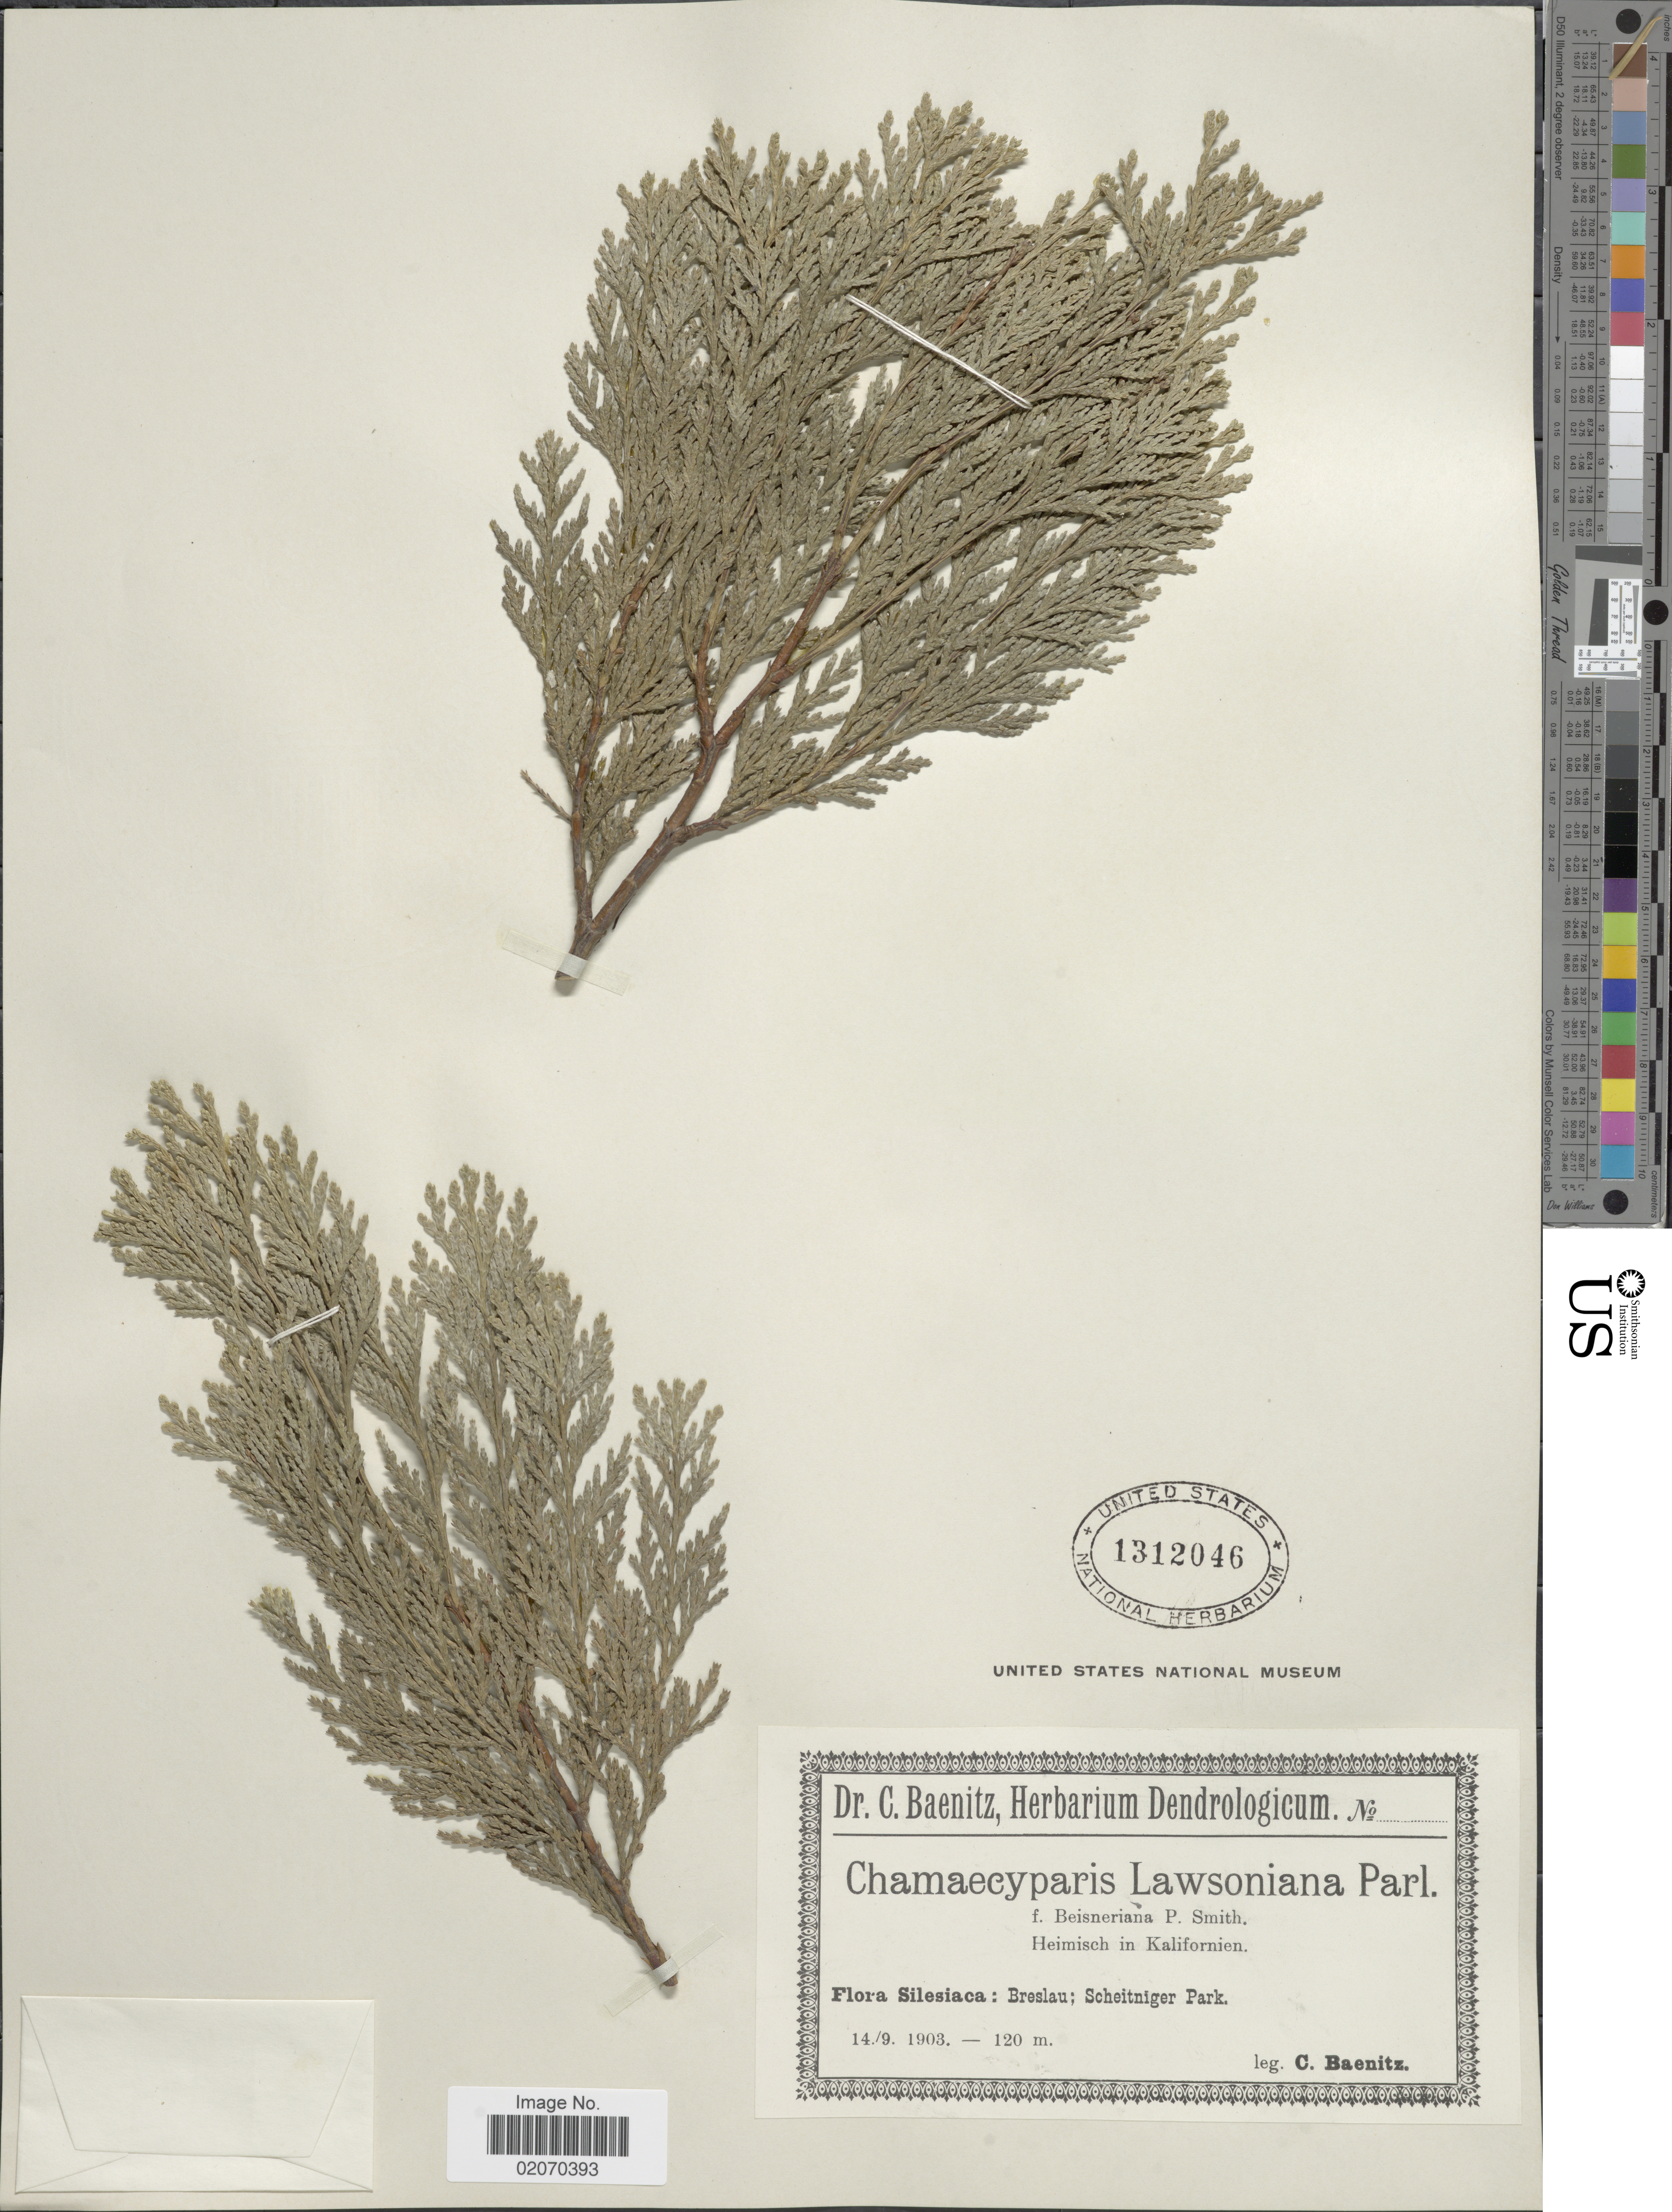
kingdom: Plantae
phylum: Tracheophyta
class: Pinopsida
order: Pinales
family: Cupressaceae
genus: Chamaecyparis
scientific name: Chamaecyparis lawsoniana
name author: (A. Murray bis) Parl.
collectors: C. G. Baenitz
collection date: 1903-09-14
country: Poland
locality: Silesiaca: Breslau; Scheitniger Park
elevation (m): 120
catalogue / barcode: US 1312046